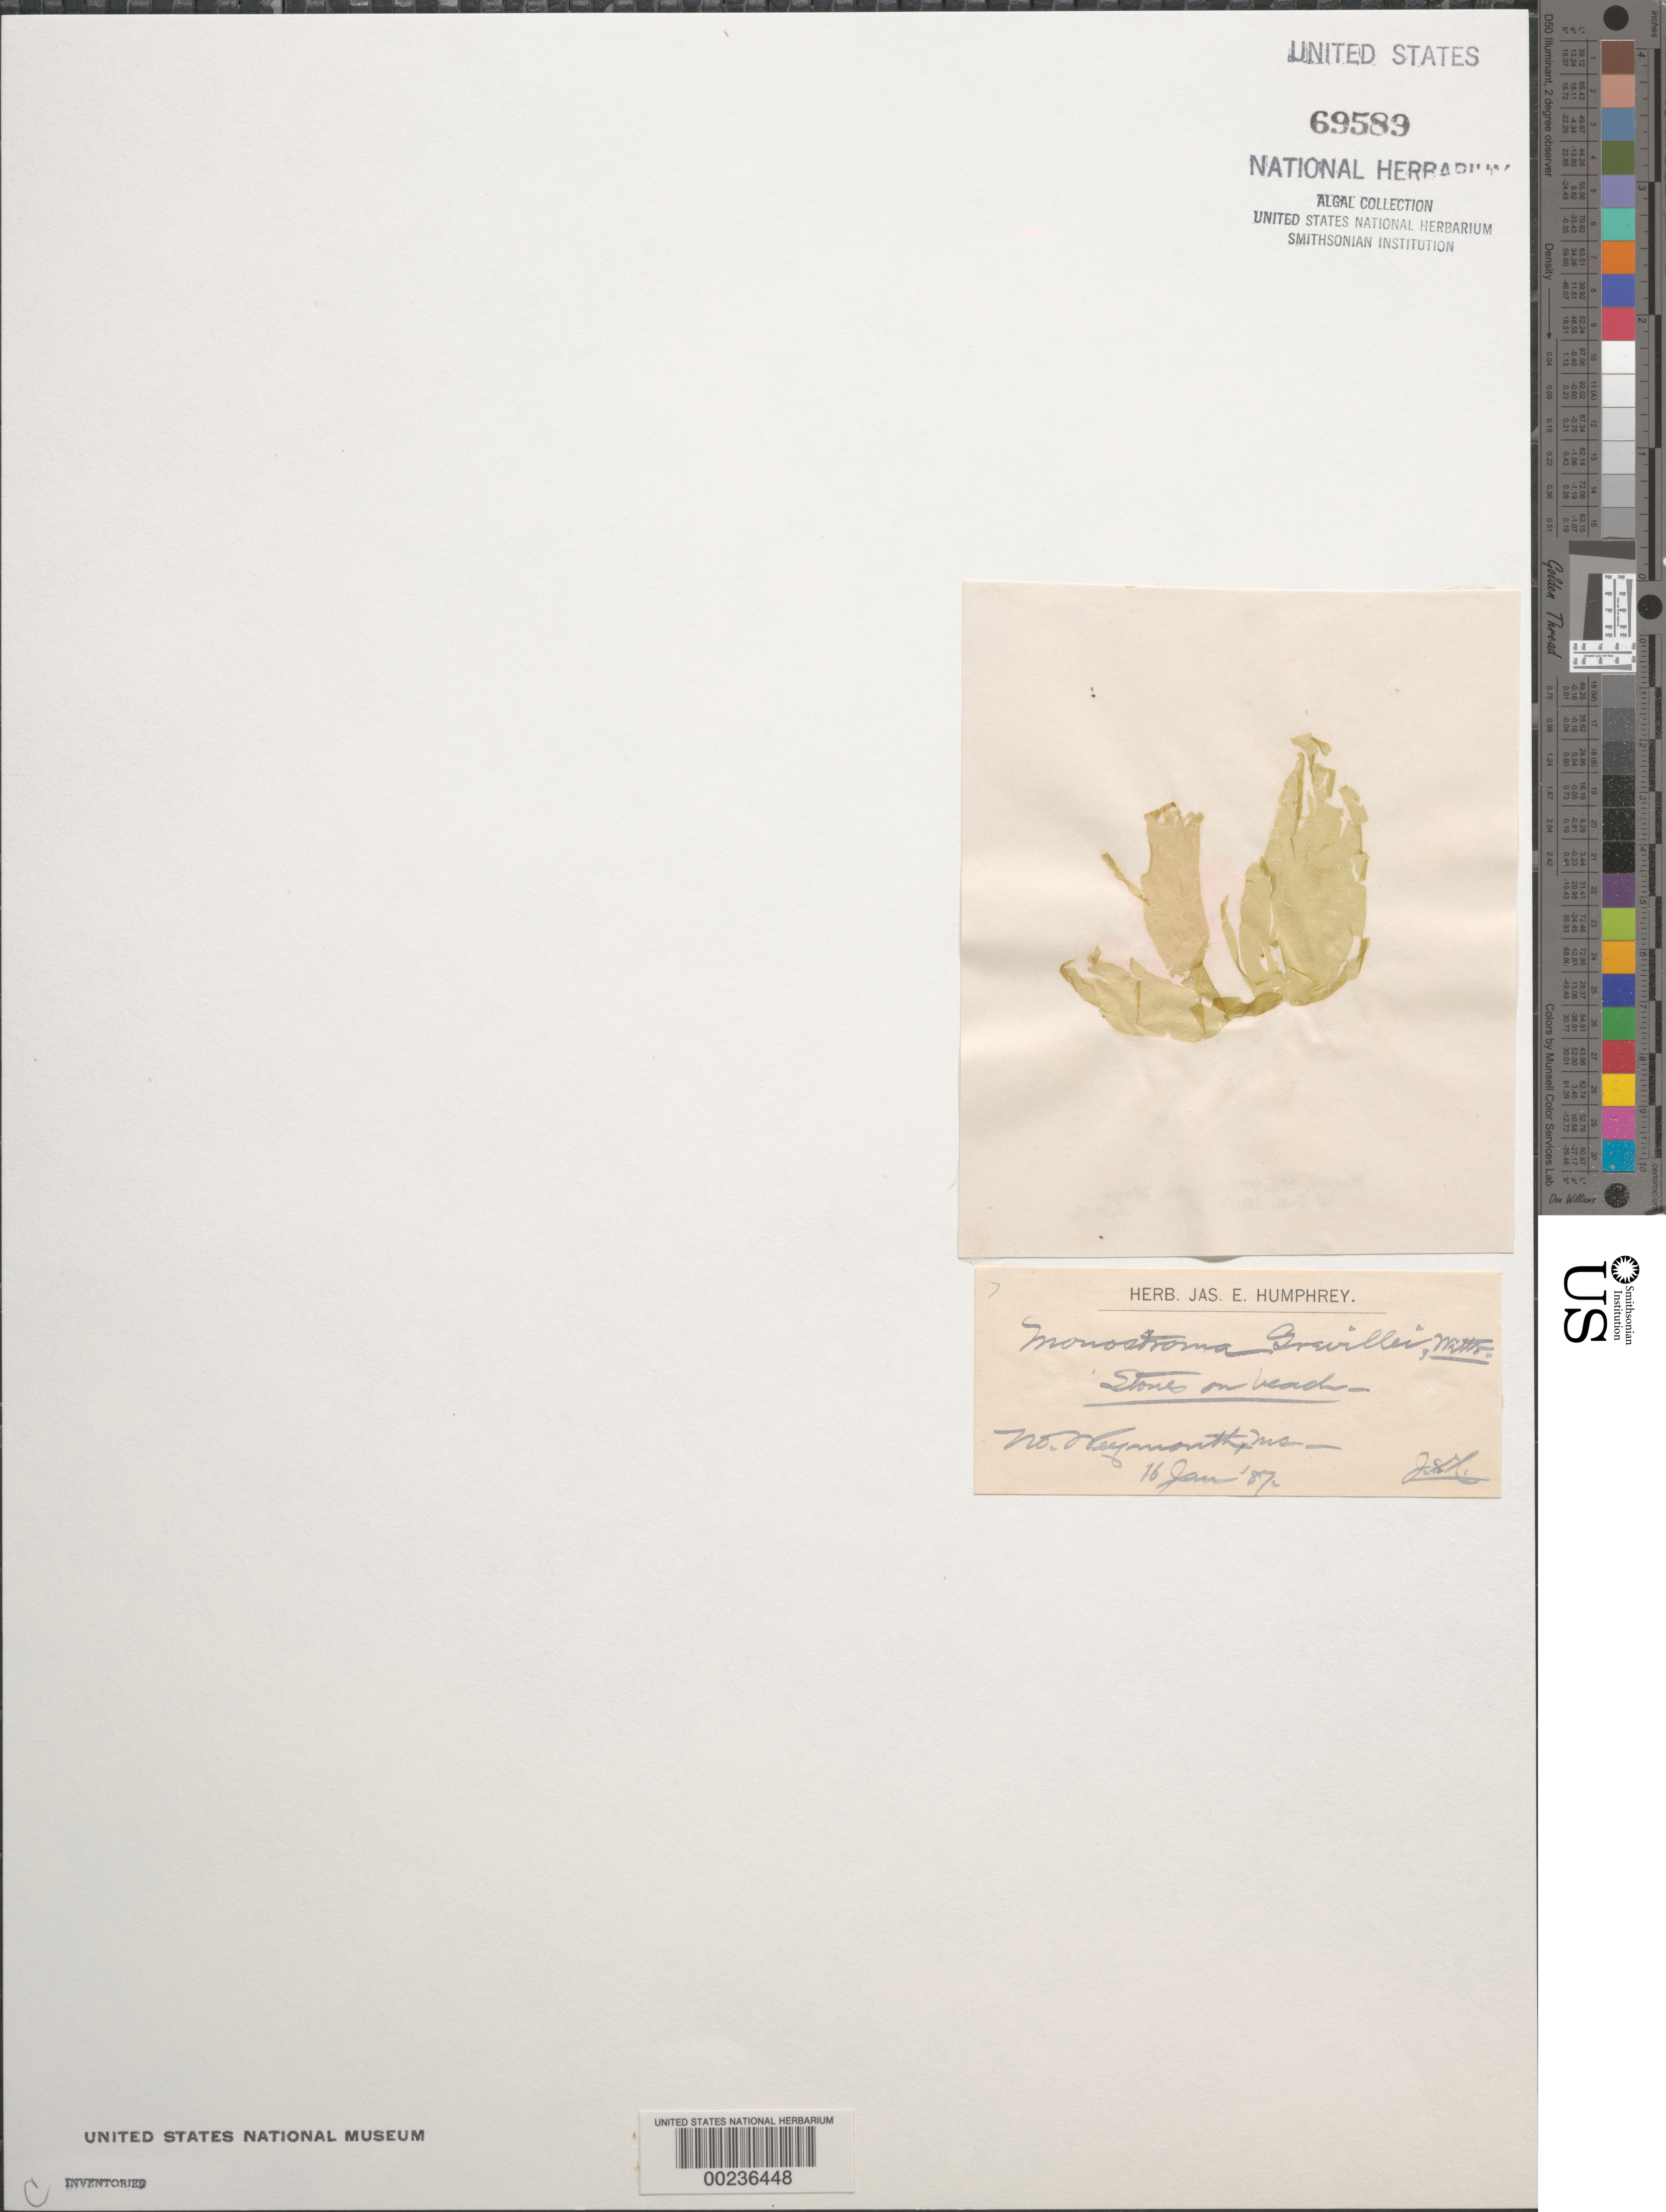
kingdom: Plantae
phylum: Chlorophyta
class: Ulvophyceae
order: Ulvales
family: Monostromataceae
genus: Monostroma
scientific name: Monostroma grevillei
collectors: J. Humphrey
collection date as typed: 16 Jan 1887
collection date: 1887-01-16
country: United States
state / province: Massachusetts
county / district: Norfolk County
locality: North Weymouth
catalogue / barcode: US 69589